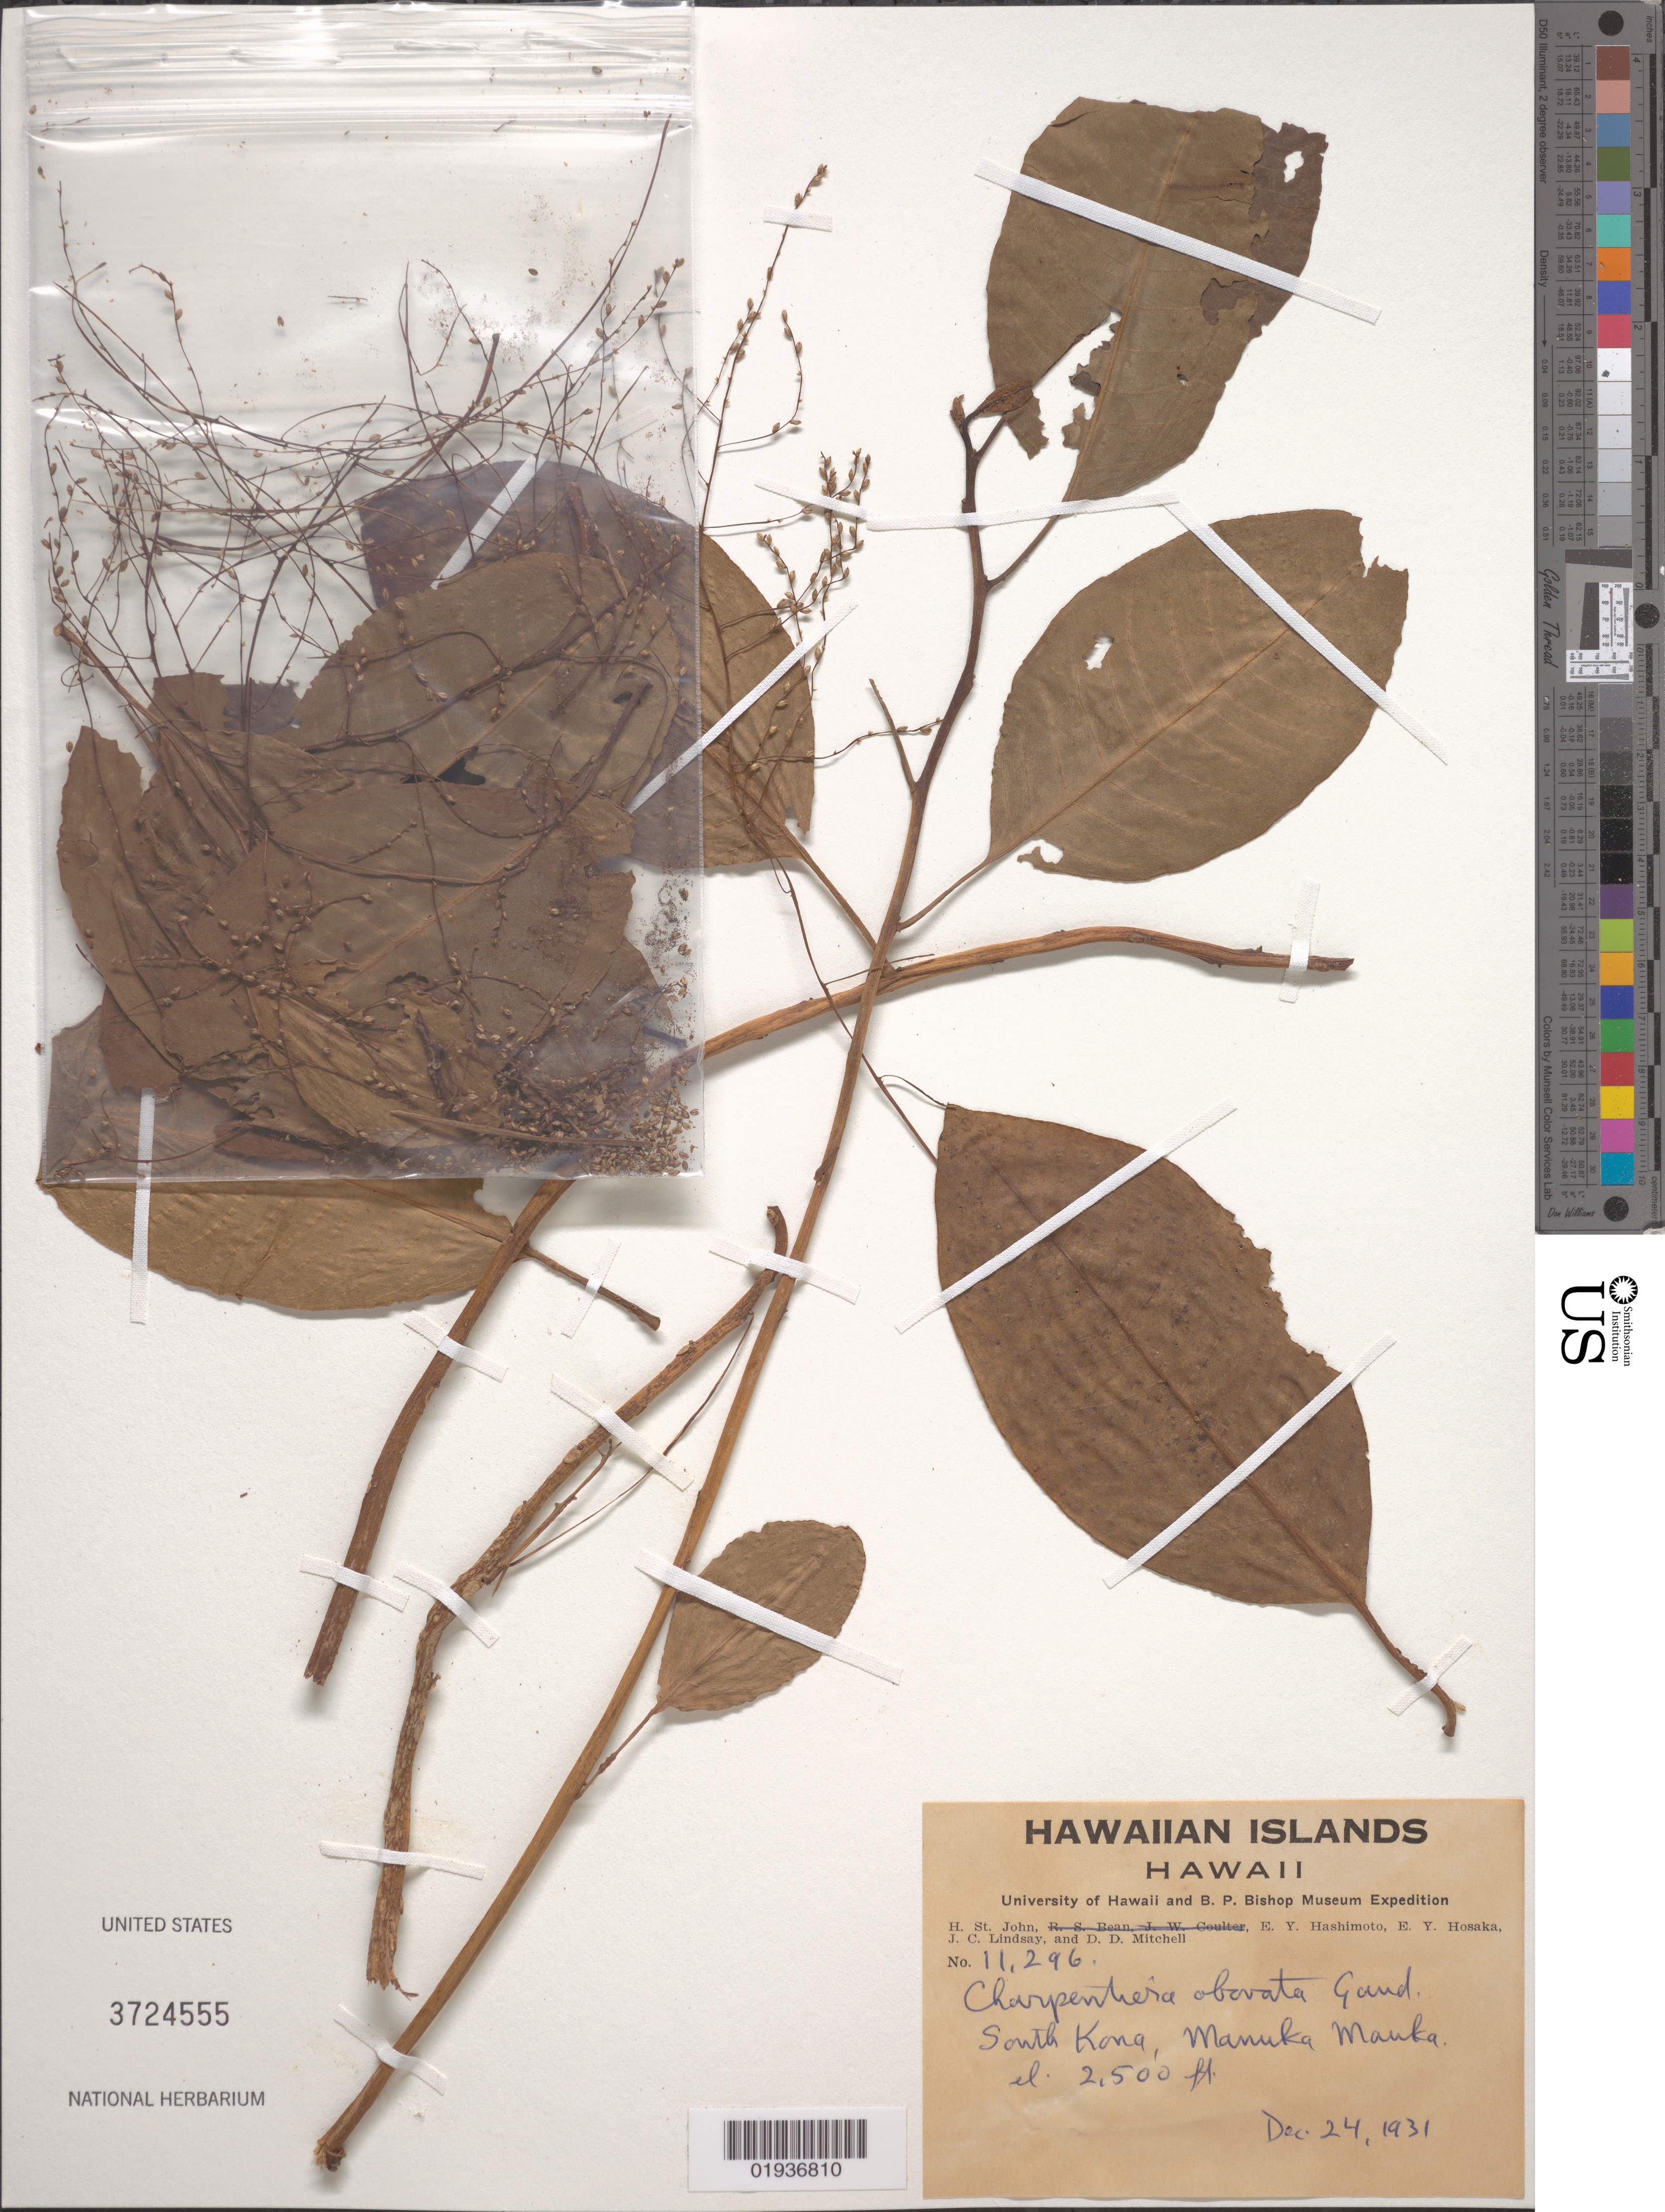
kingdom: Plantae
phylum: Tracheophyta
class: Magnoliopsida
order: Caryophyllales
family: Amaranthaceae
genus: Charpentiera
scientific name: Charpentiera obovata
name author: Gaudich.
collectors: H. St. John, E. Hashimoto, E. Y. Hosaka, J. Lindsay & D. D. Mitchell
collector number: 11296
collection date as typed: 24 Dec 1931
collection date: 1931-12-24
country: United States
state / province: Hawaii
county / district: Hawaii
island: Hawaii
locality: South Kona, Manuka Mauka.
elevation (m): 762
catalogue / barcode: US 3724555